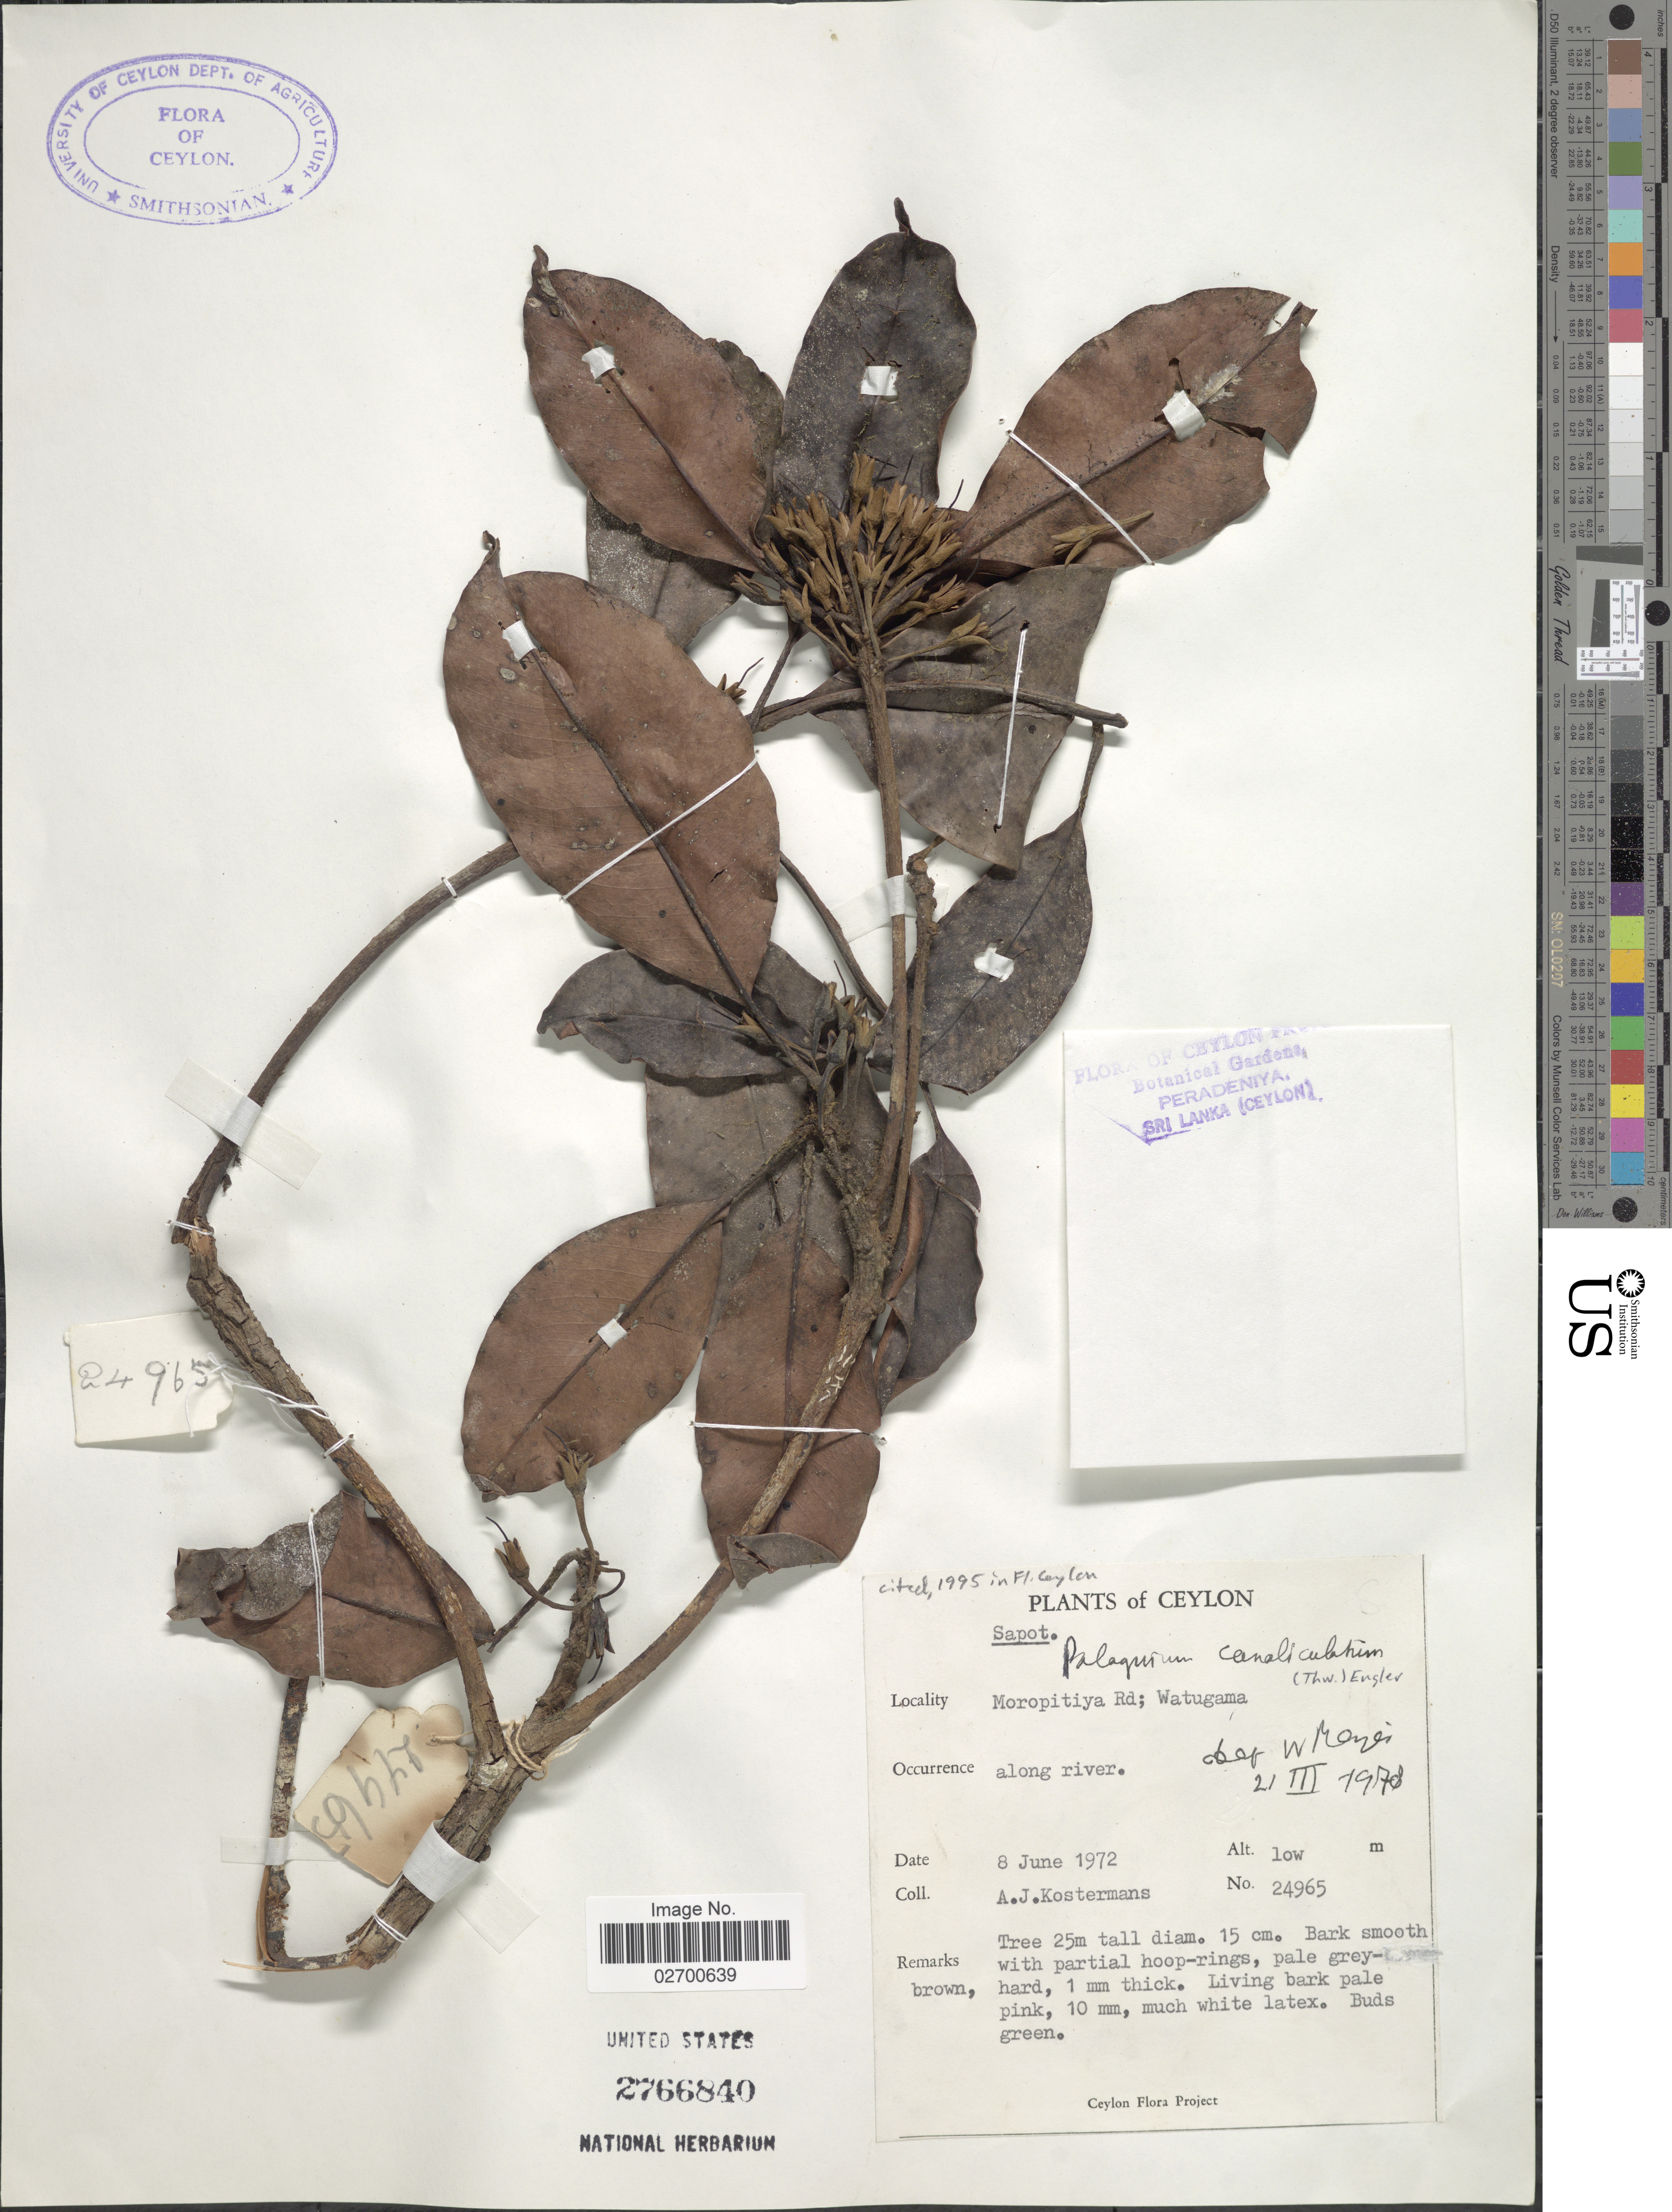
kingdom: Plantae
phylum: Tracheophyta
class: Magnoliopsida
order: Ericales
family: Sapotaceae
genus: Palaquium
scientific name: Palaquium canaliculatum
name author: (Thwaites) Engl.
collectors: A. J. G. Kostermans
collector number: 24965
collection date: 1972-06-08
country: Sri Lanka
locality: Ceylon, Moropitiya Rd; Watugama, along river.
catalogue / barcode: US 2766840